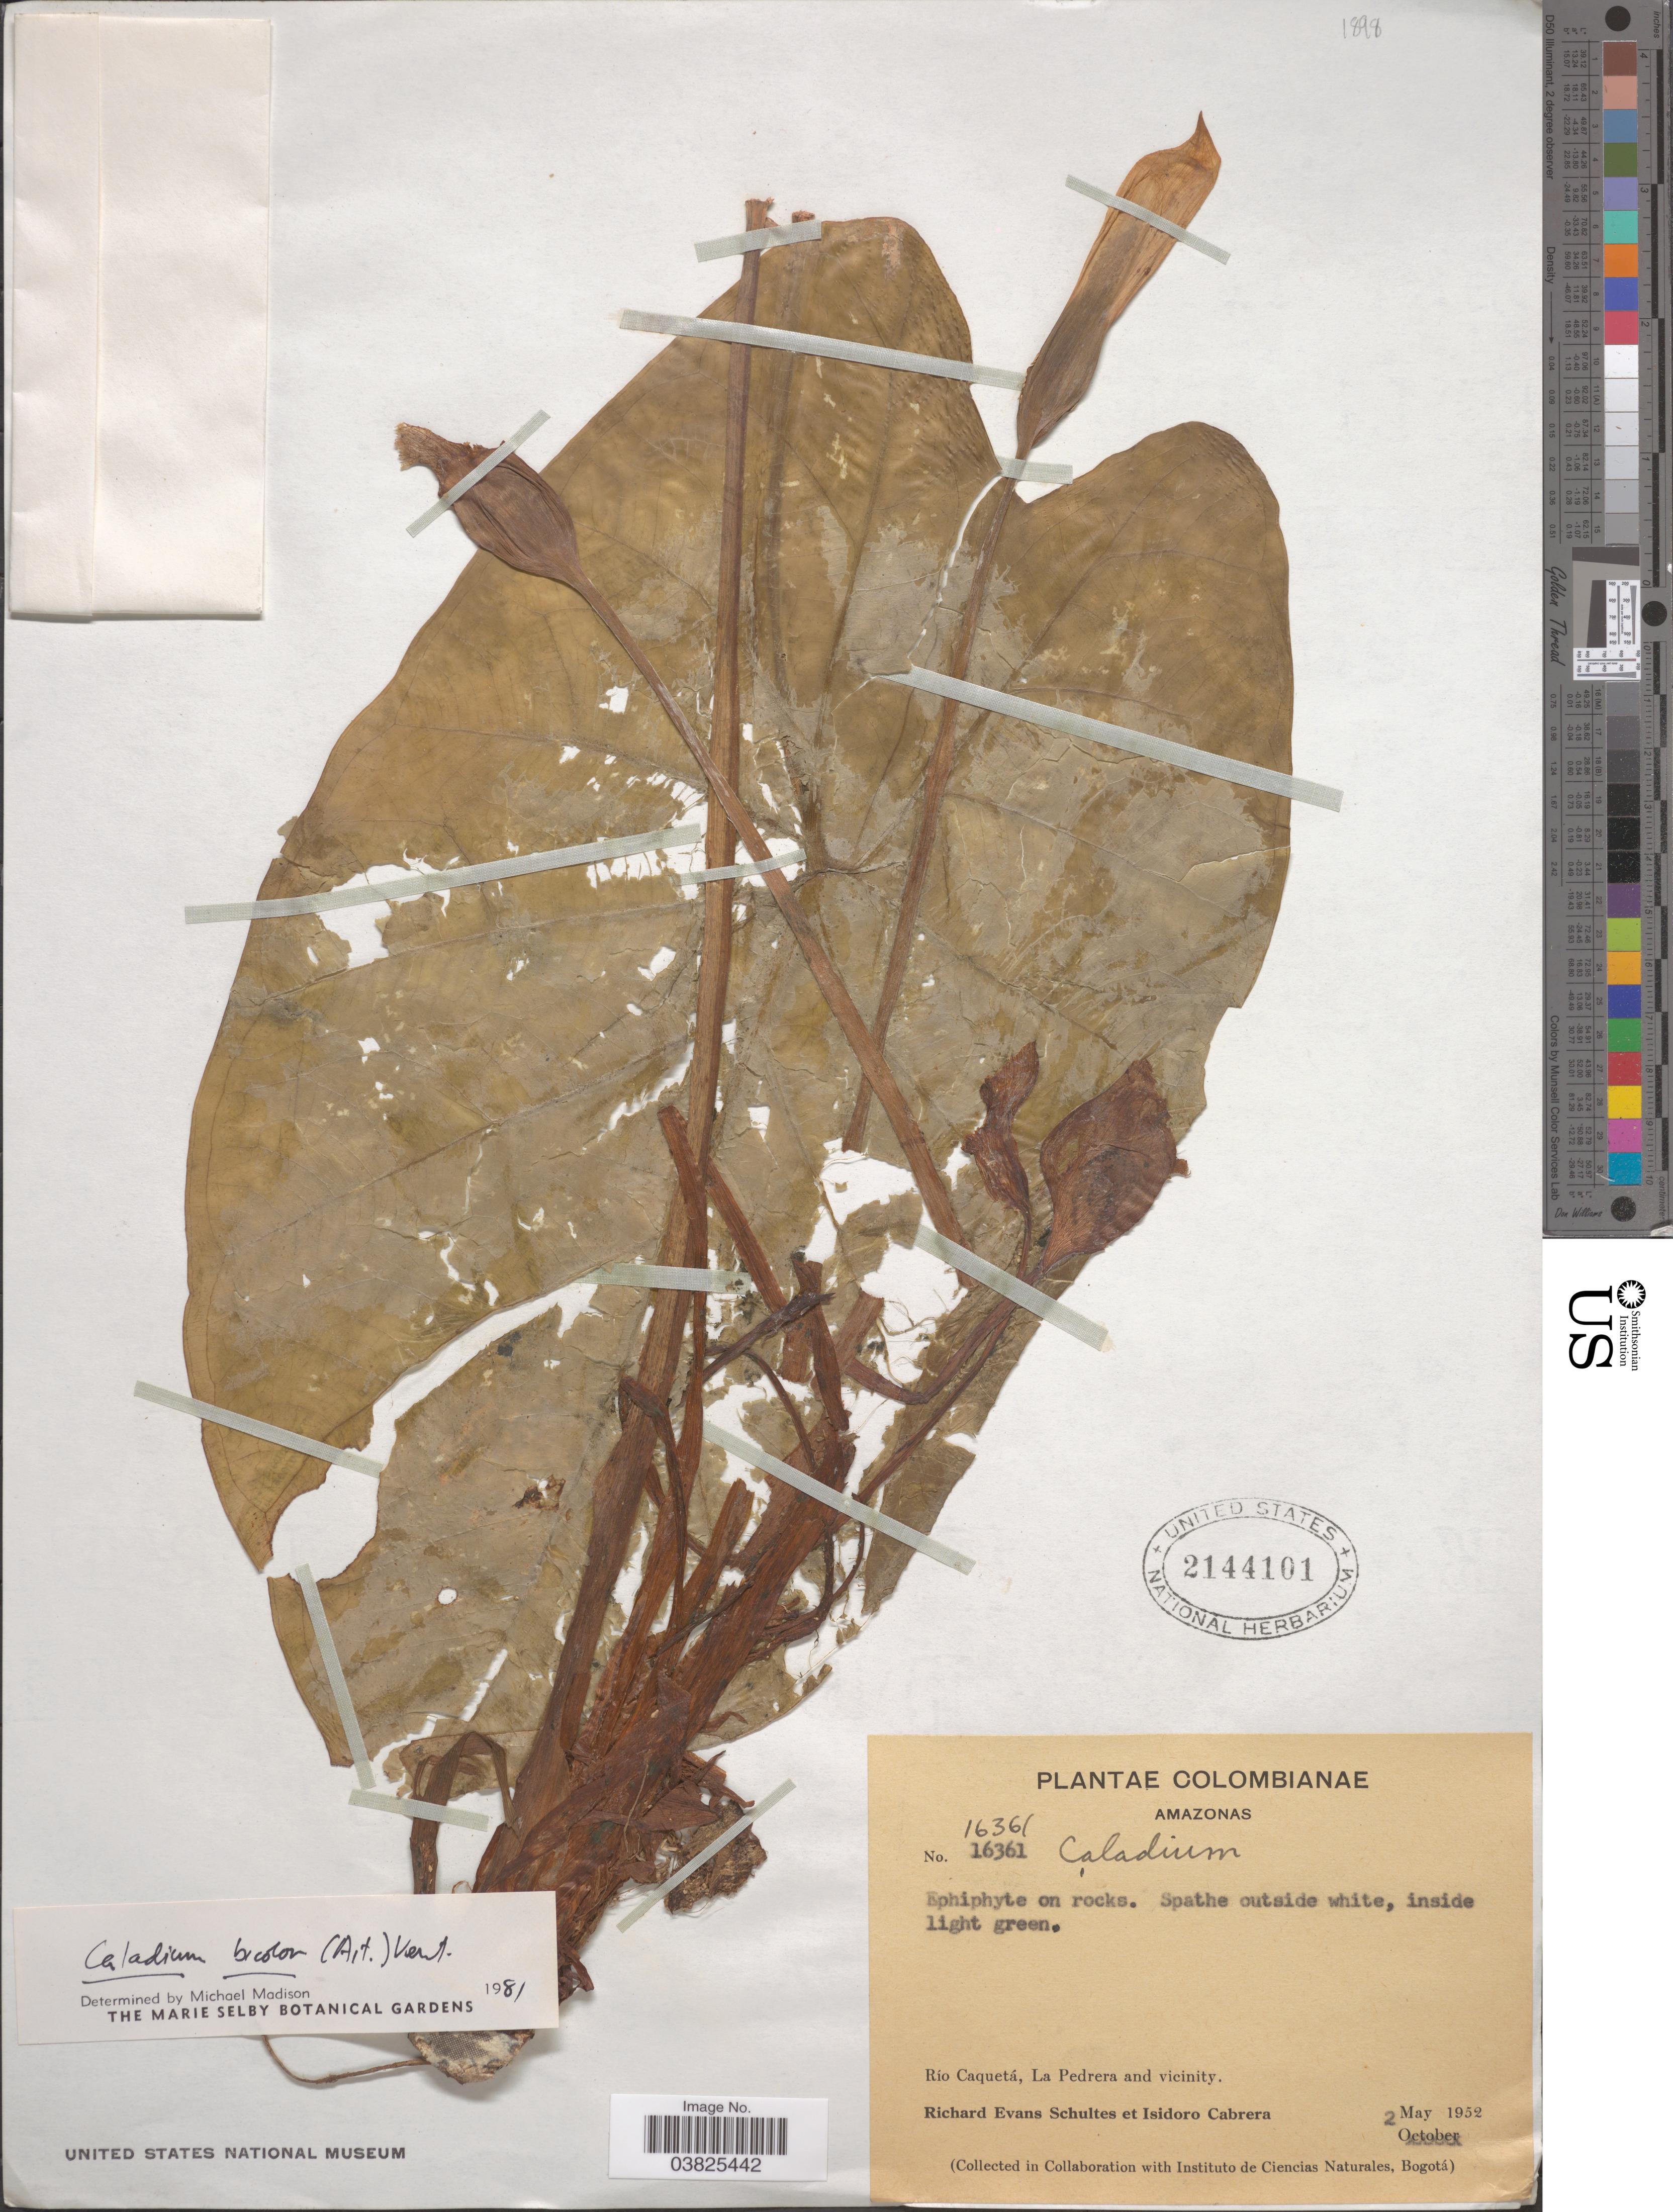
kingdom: Plantae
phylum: Tracheophyta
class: Liliopsida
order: Alismatales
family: Araceae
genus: Caladium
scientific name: Caladium bicolor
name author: (Aiton) Vent.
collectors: R. E. Schultes & I. Cabrera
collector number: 16361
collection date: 1952-05-02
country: Colombia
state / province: Amazônas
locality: Río Caquetá, La Pedrera and vicinity.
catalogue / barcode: US 2144101